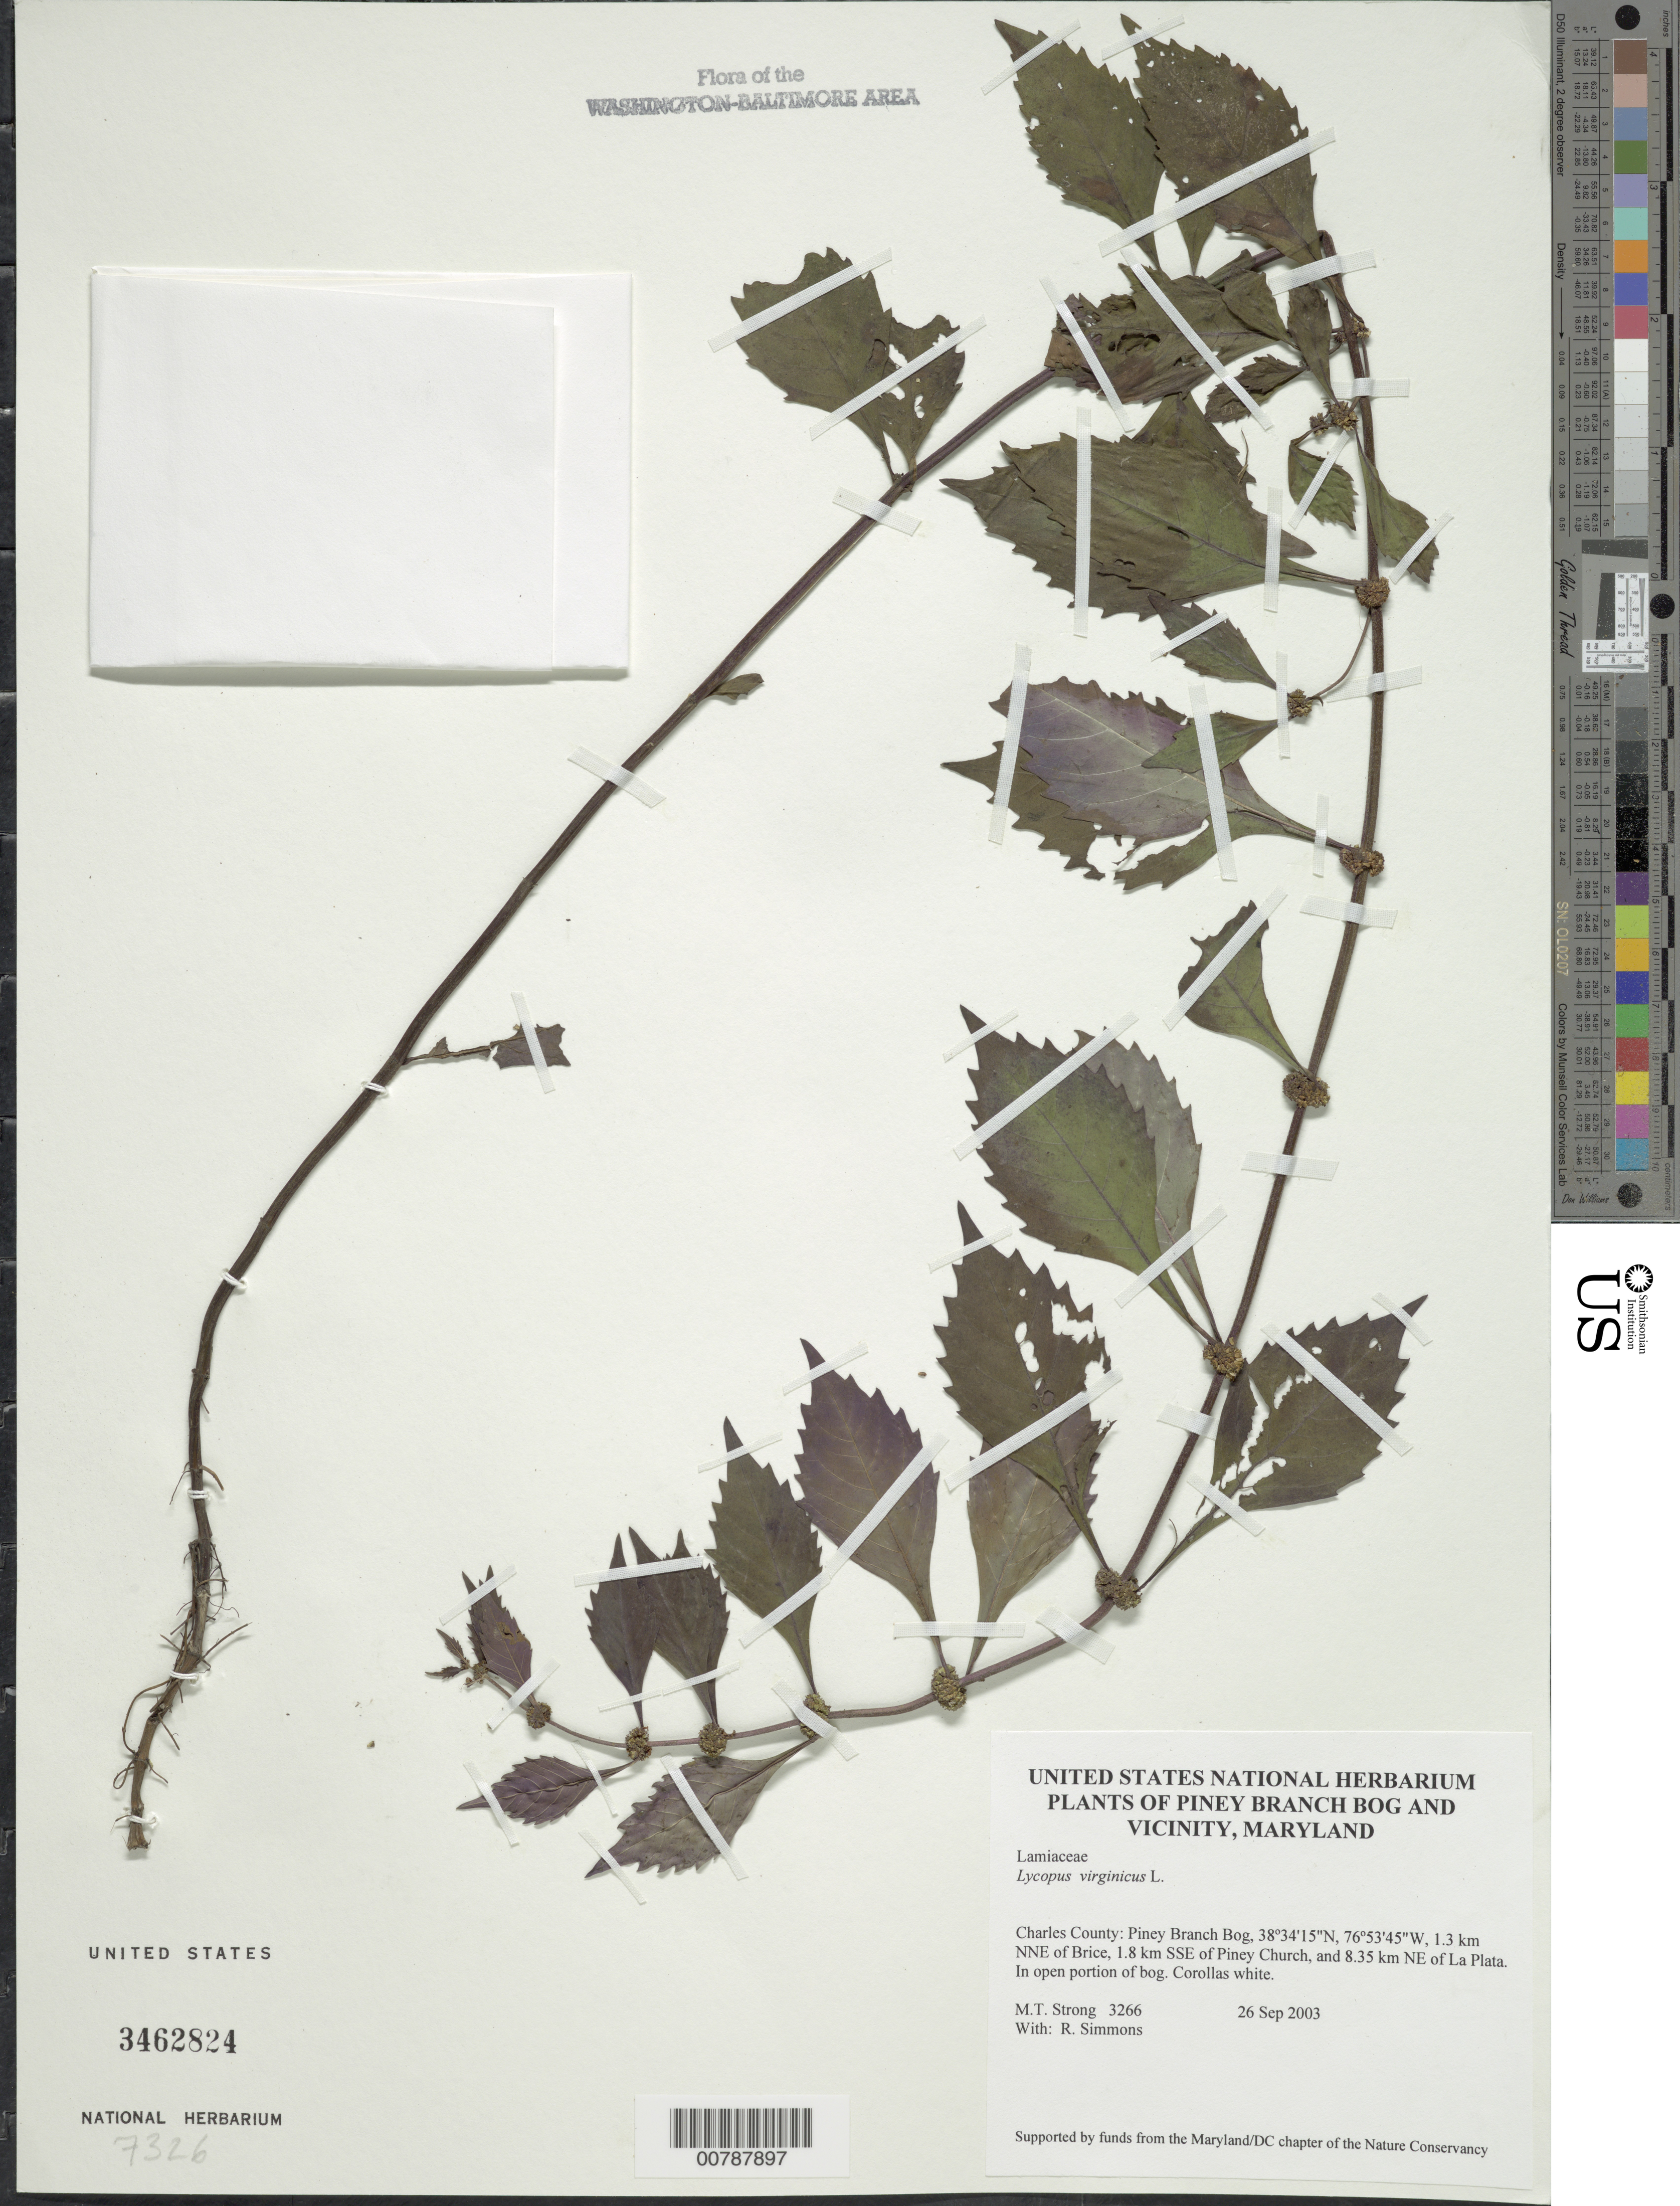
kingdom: Plantae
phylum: Tracheophyta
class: Magnoliopsida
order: Lamiales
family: Lamiaceae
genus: Lycopus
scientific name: Lycopus virginicus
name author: L.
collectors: M. T. Strong & R. H. Simmons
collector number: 3266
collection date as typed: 26 Sep 2003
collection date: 2003-09-26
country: United States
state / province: Maryland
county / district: Charles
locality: Piney Branch Bog, 1.3 km NNE of Brice, 1.8 km SSE of Piney Church, and 8.35 km NE of La Plata.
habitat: In open portion of bog.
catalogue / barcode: US 3462824